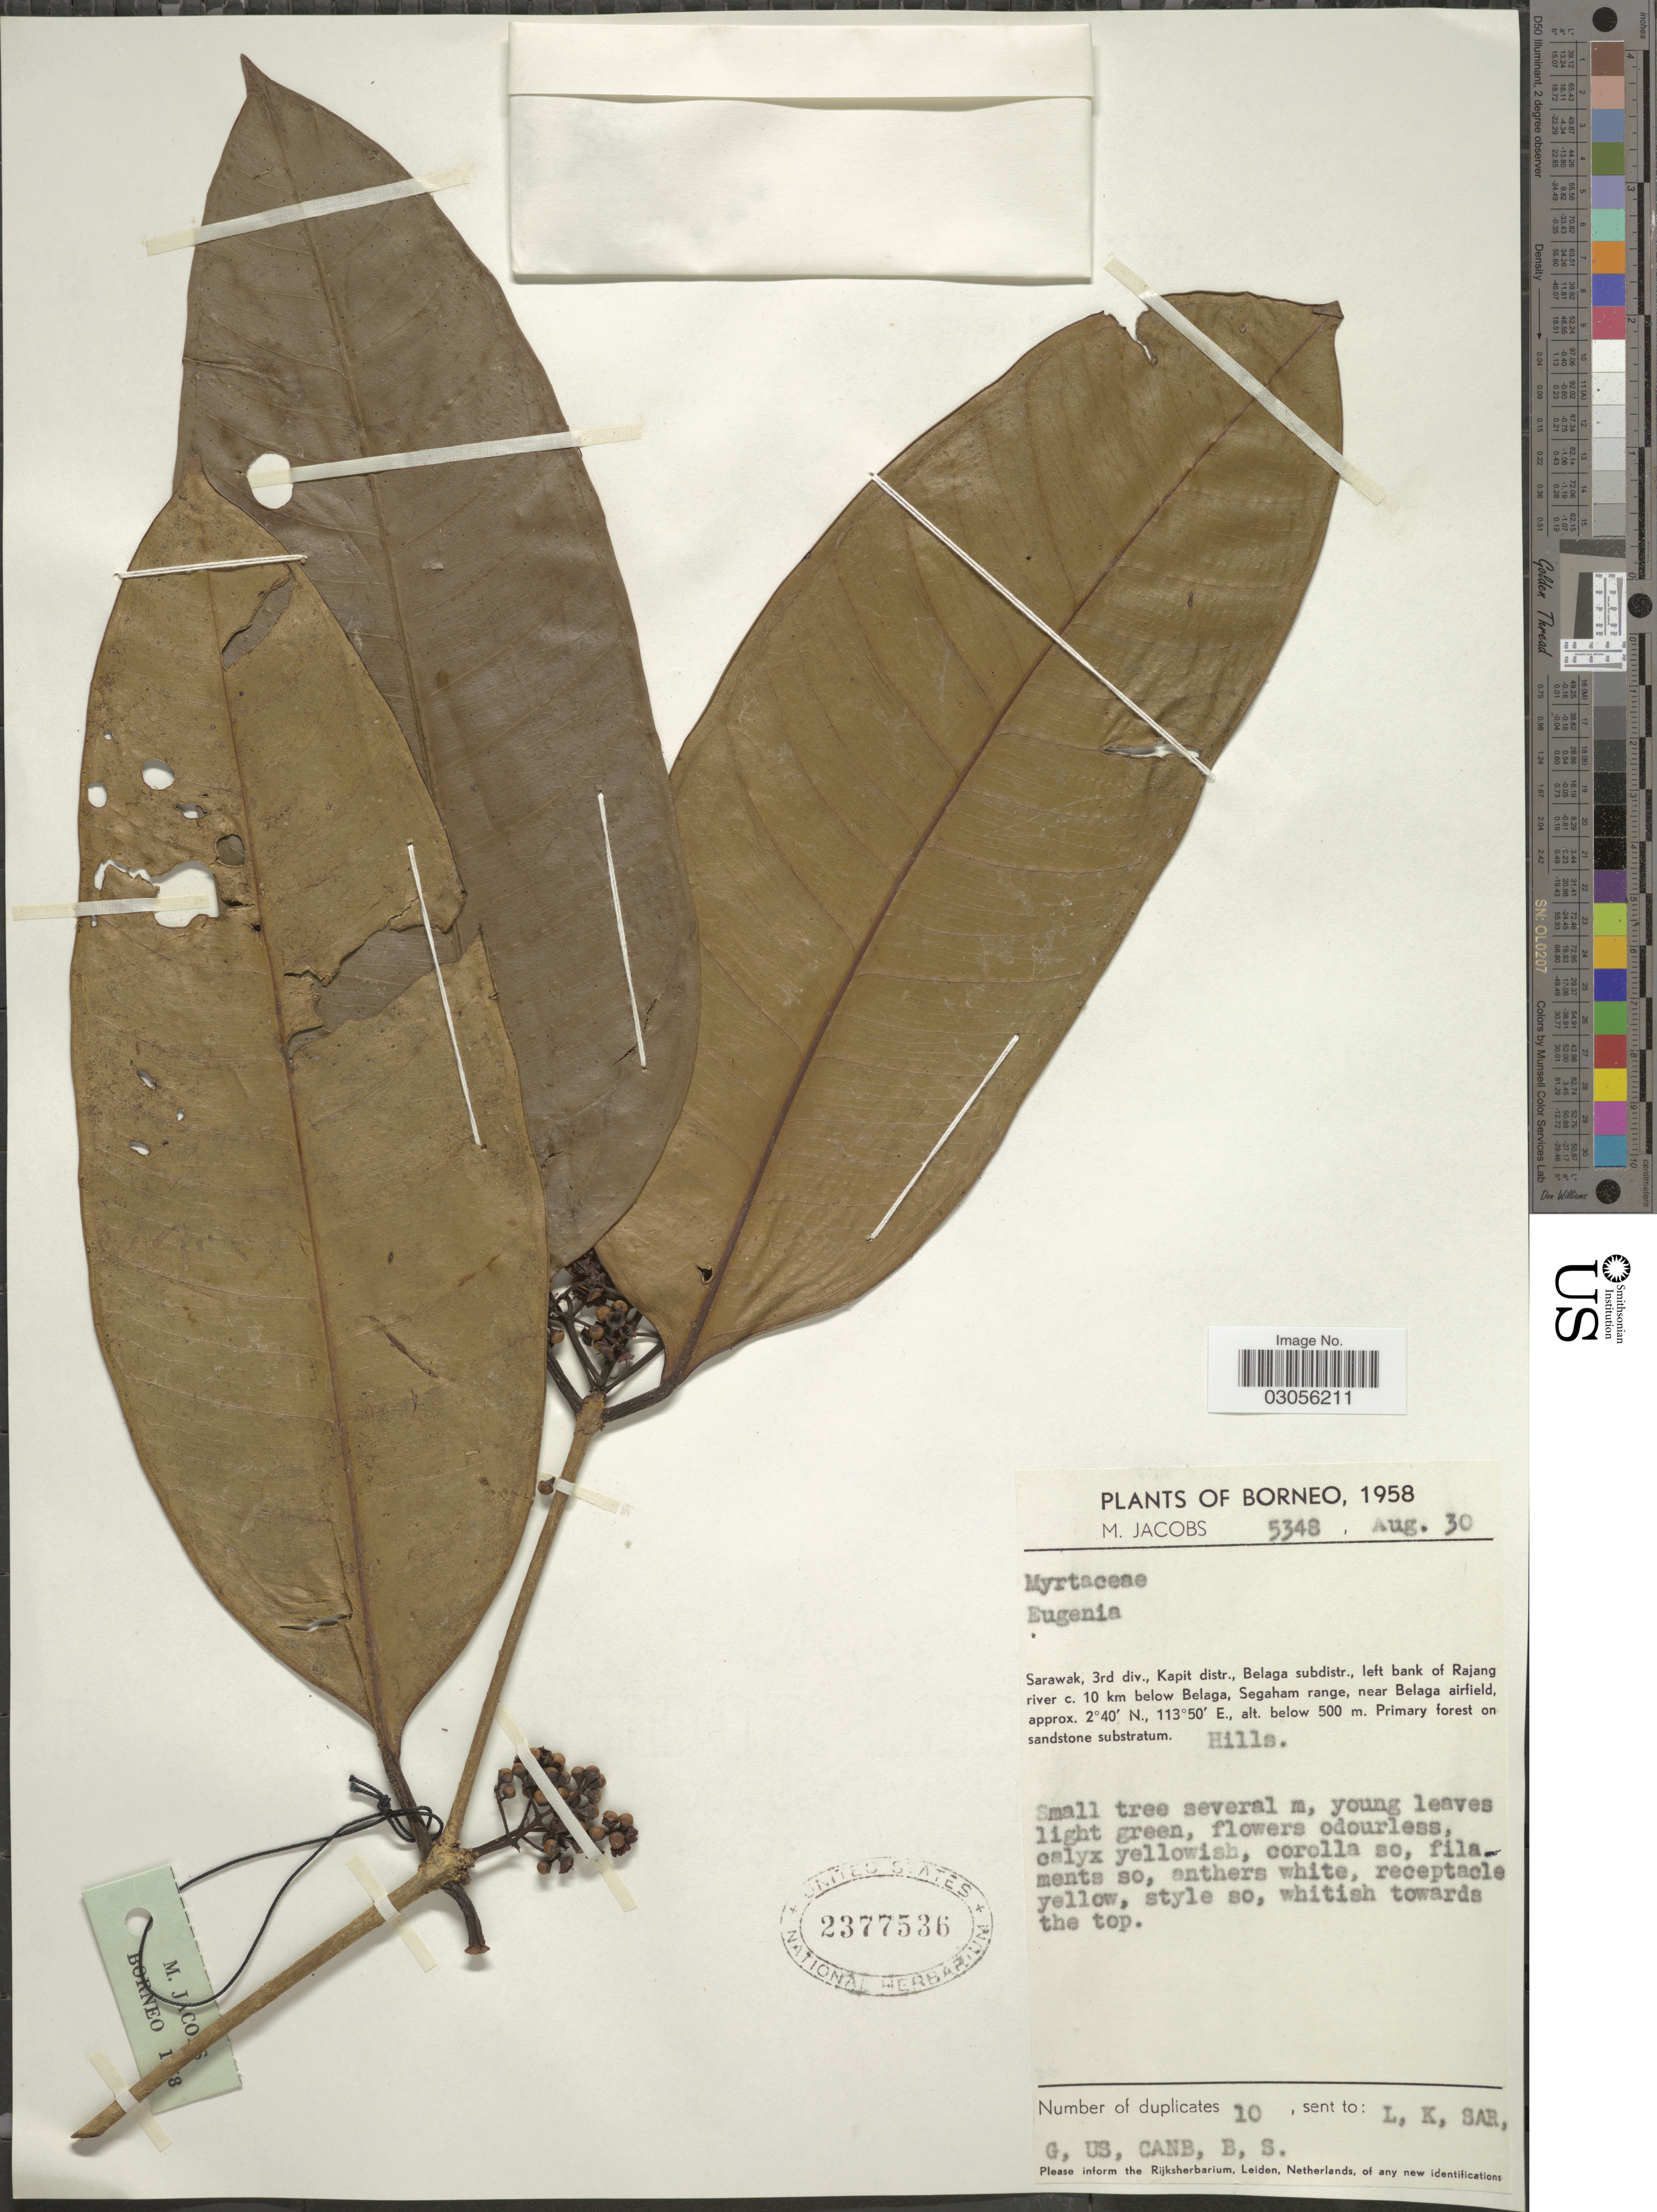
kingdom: Plantae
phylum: Tracheophyta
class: Magnoliopsida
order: Myrtales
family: Myrtaceae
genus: Syzygium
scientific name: Syzygium sp.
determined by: Strong, M. T., (US), Smithsonian Institution - National Museum of Natural History (UNITED STATES)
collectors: M. Jacobs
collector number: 5348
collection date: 1958-08-30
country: Malaysia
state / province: Sarawak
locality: Borneo. Sarawak, 3rd div., Kapit distr., Belaga subdistr., left bank of Rajang river c. 10 km below Belaga, Segaham range, near Belaga airfield.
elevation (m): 500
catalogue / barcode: US 2377536